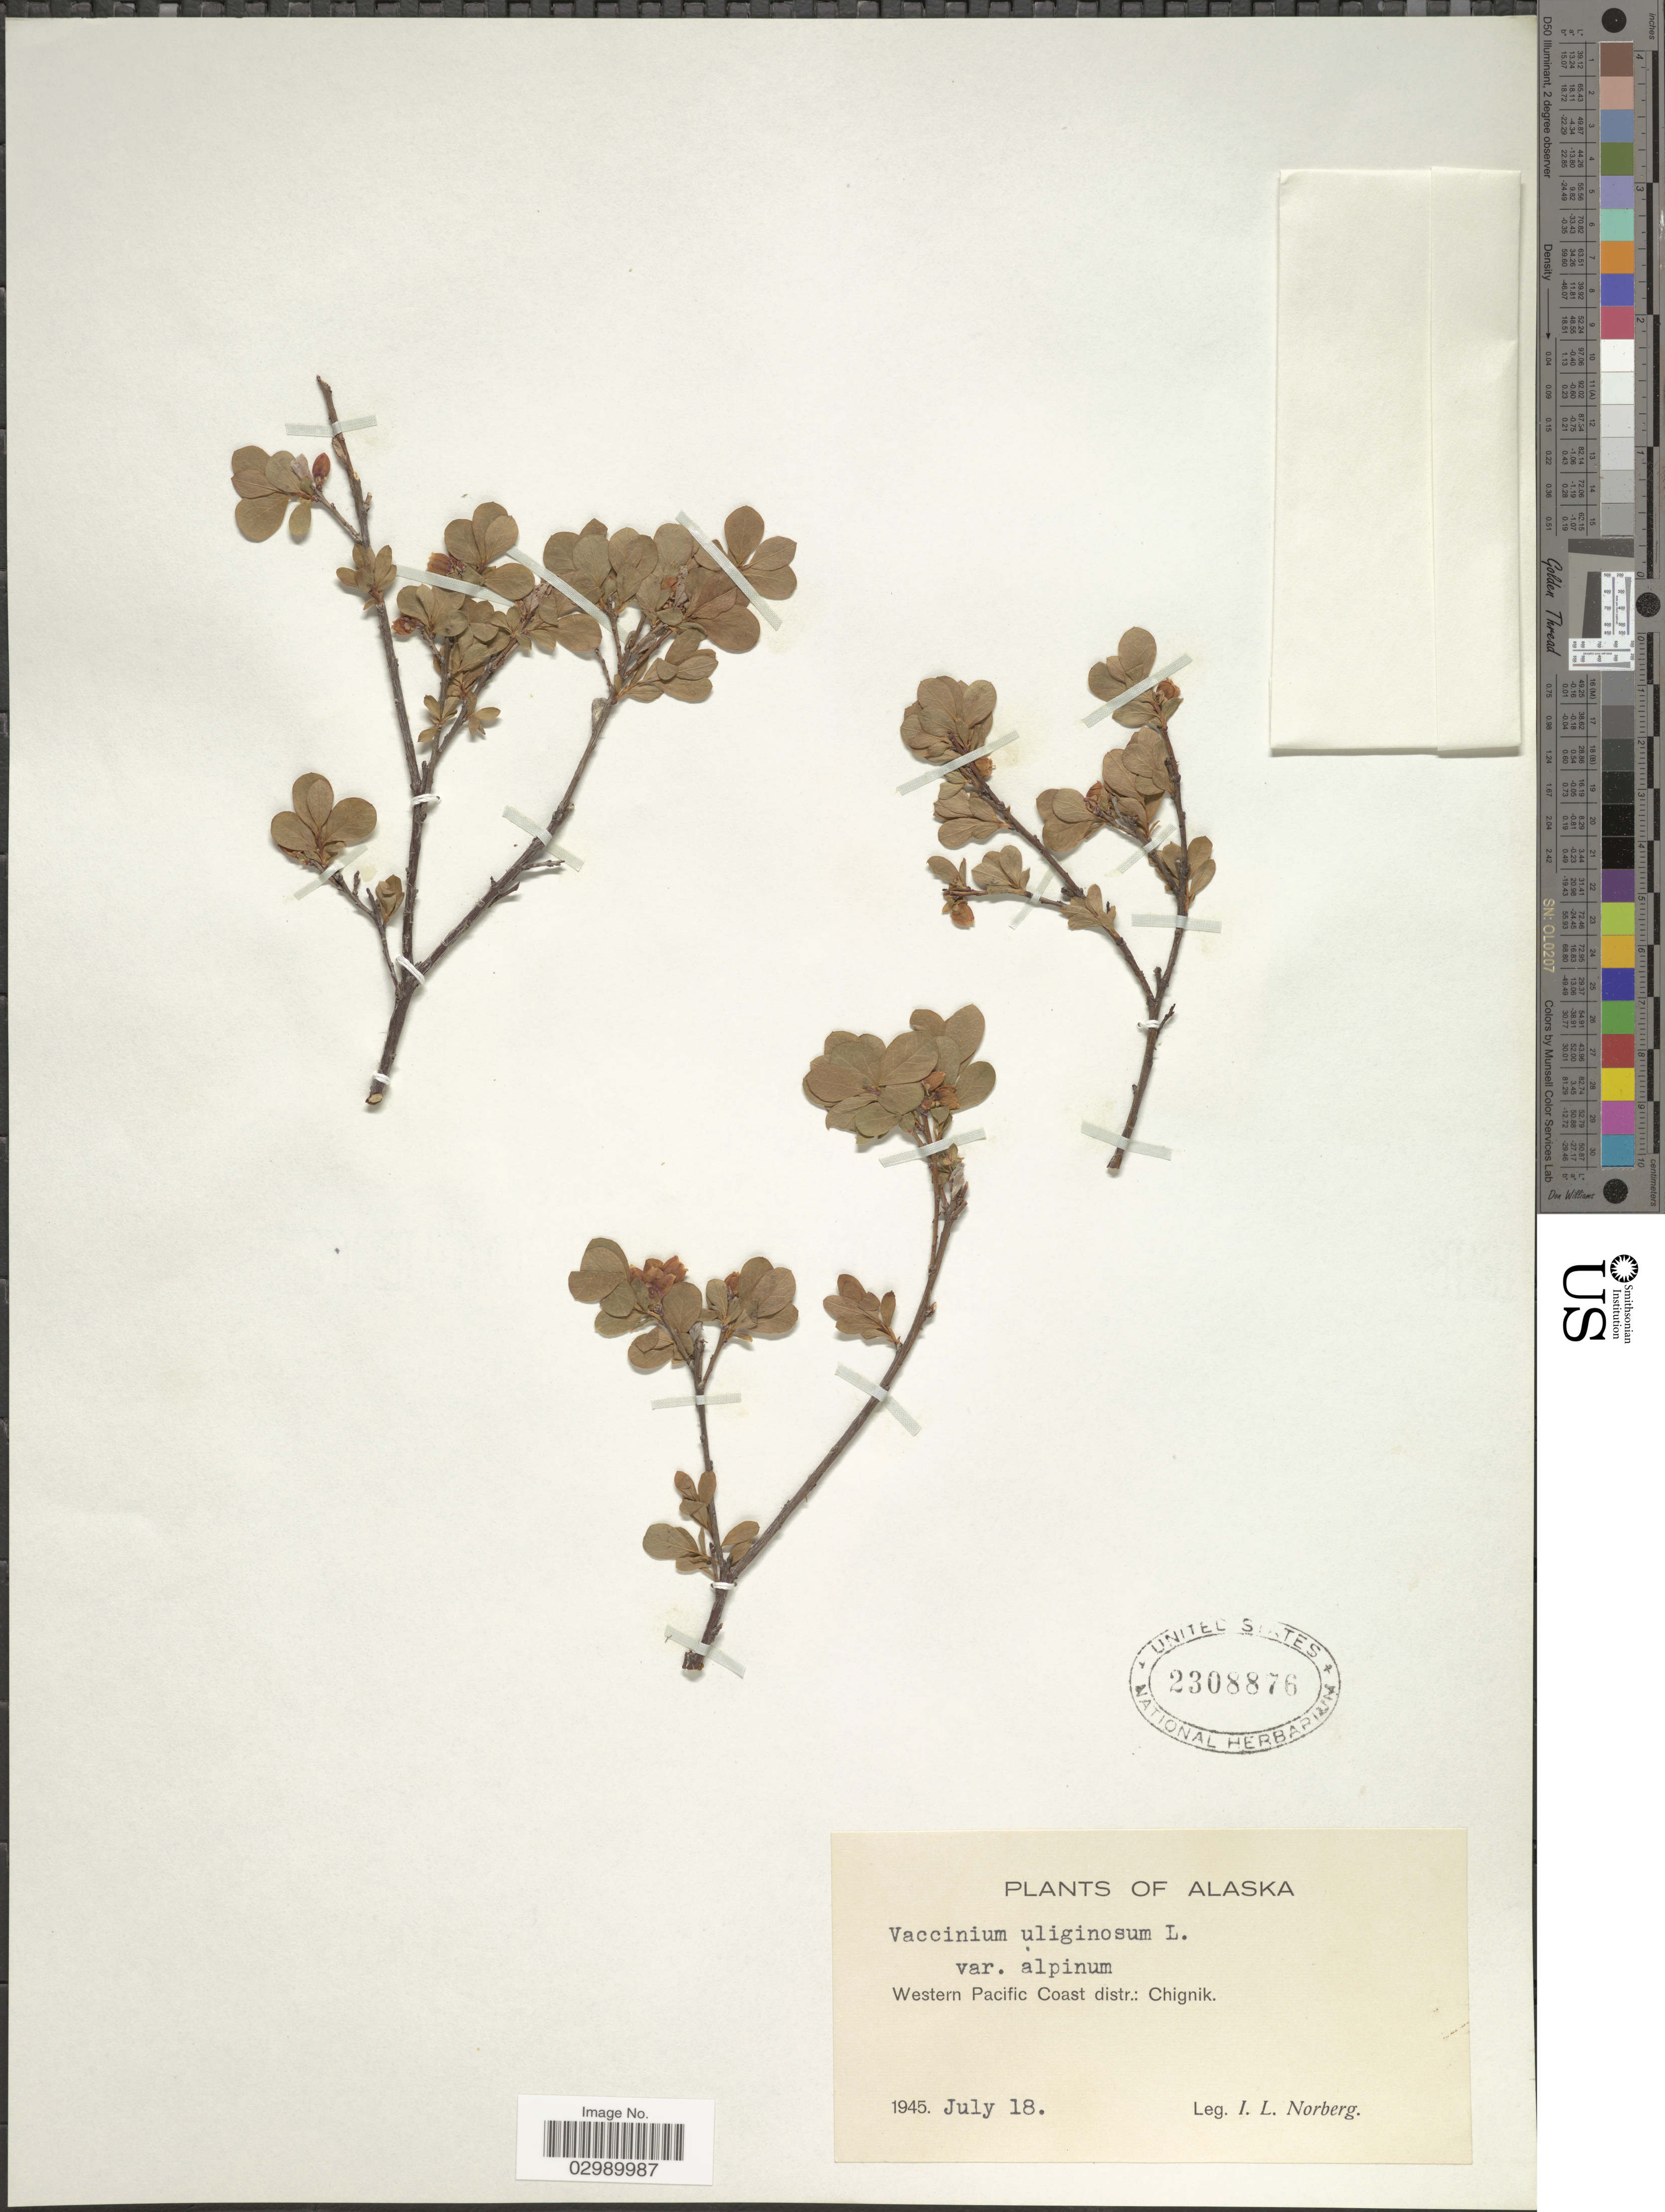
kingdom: Plantae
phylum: Tracheophyta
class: Magnoliopsida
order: Ericales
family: Ericaceae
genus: Vaccinium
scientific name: Vaccinium uliginosum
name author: L.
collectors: I. Norberg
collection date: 1945-07-18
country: United States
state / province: Alaska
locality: Western Pacific Coast Distr.: Chignik.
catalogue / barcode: US 2308876